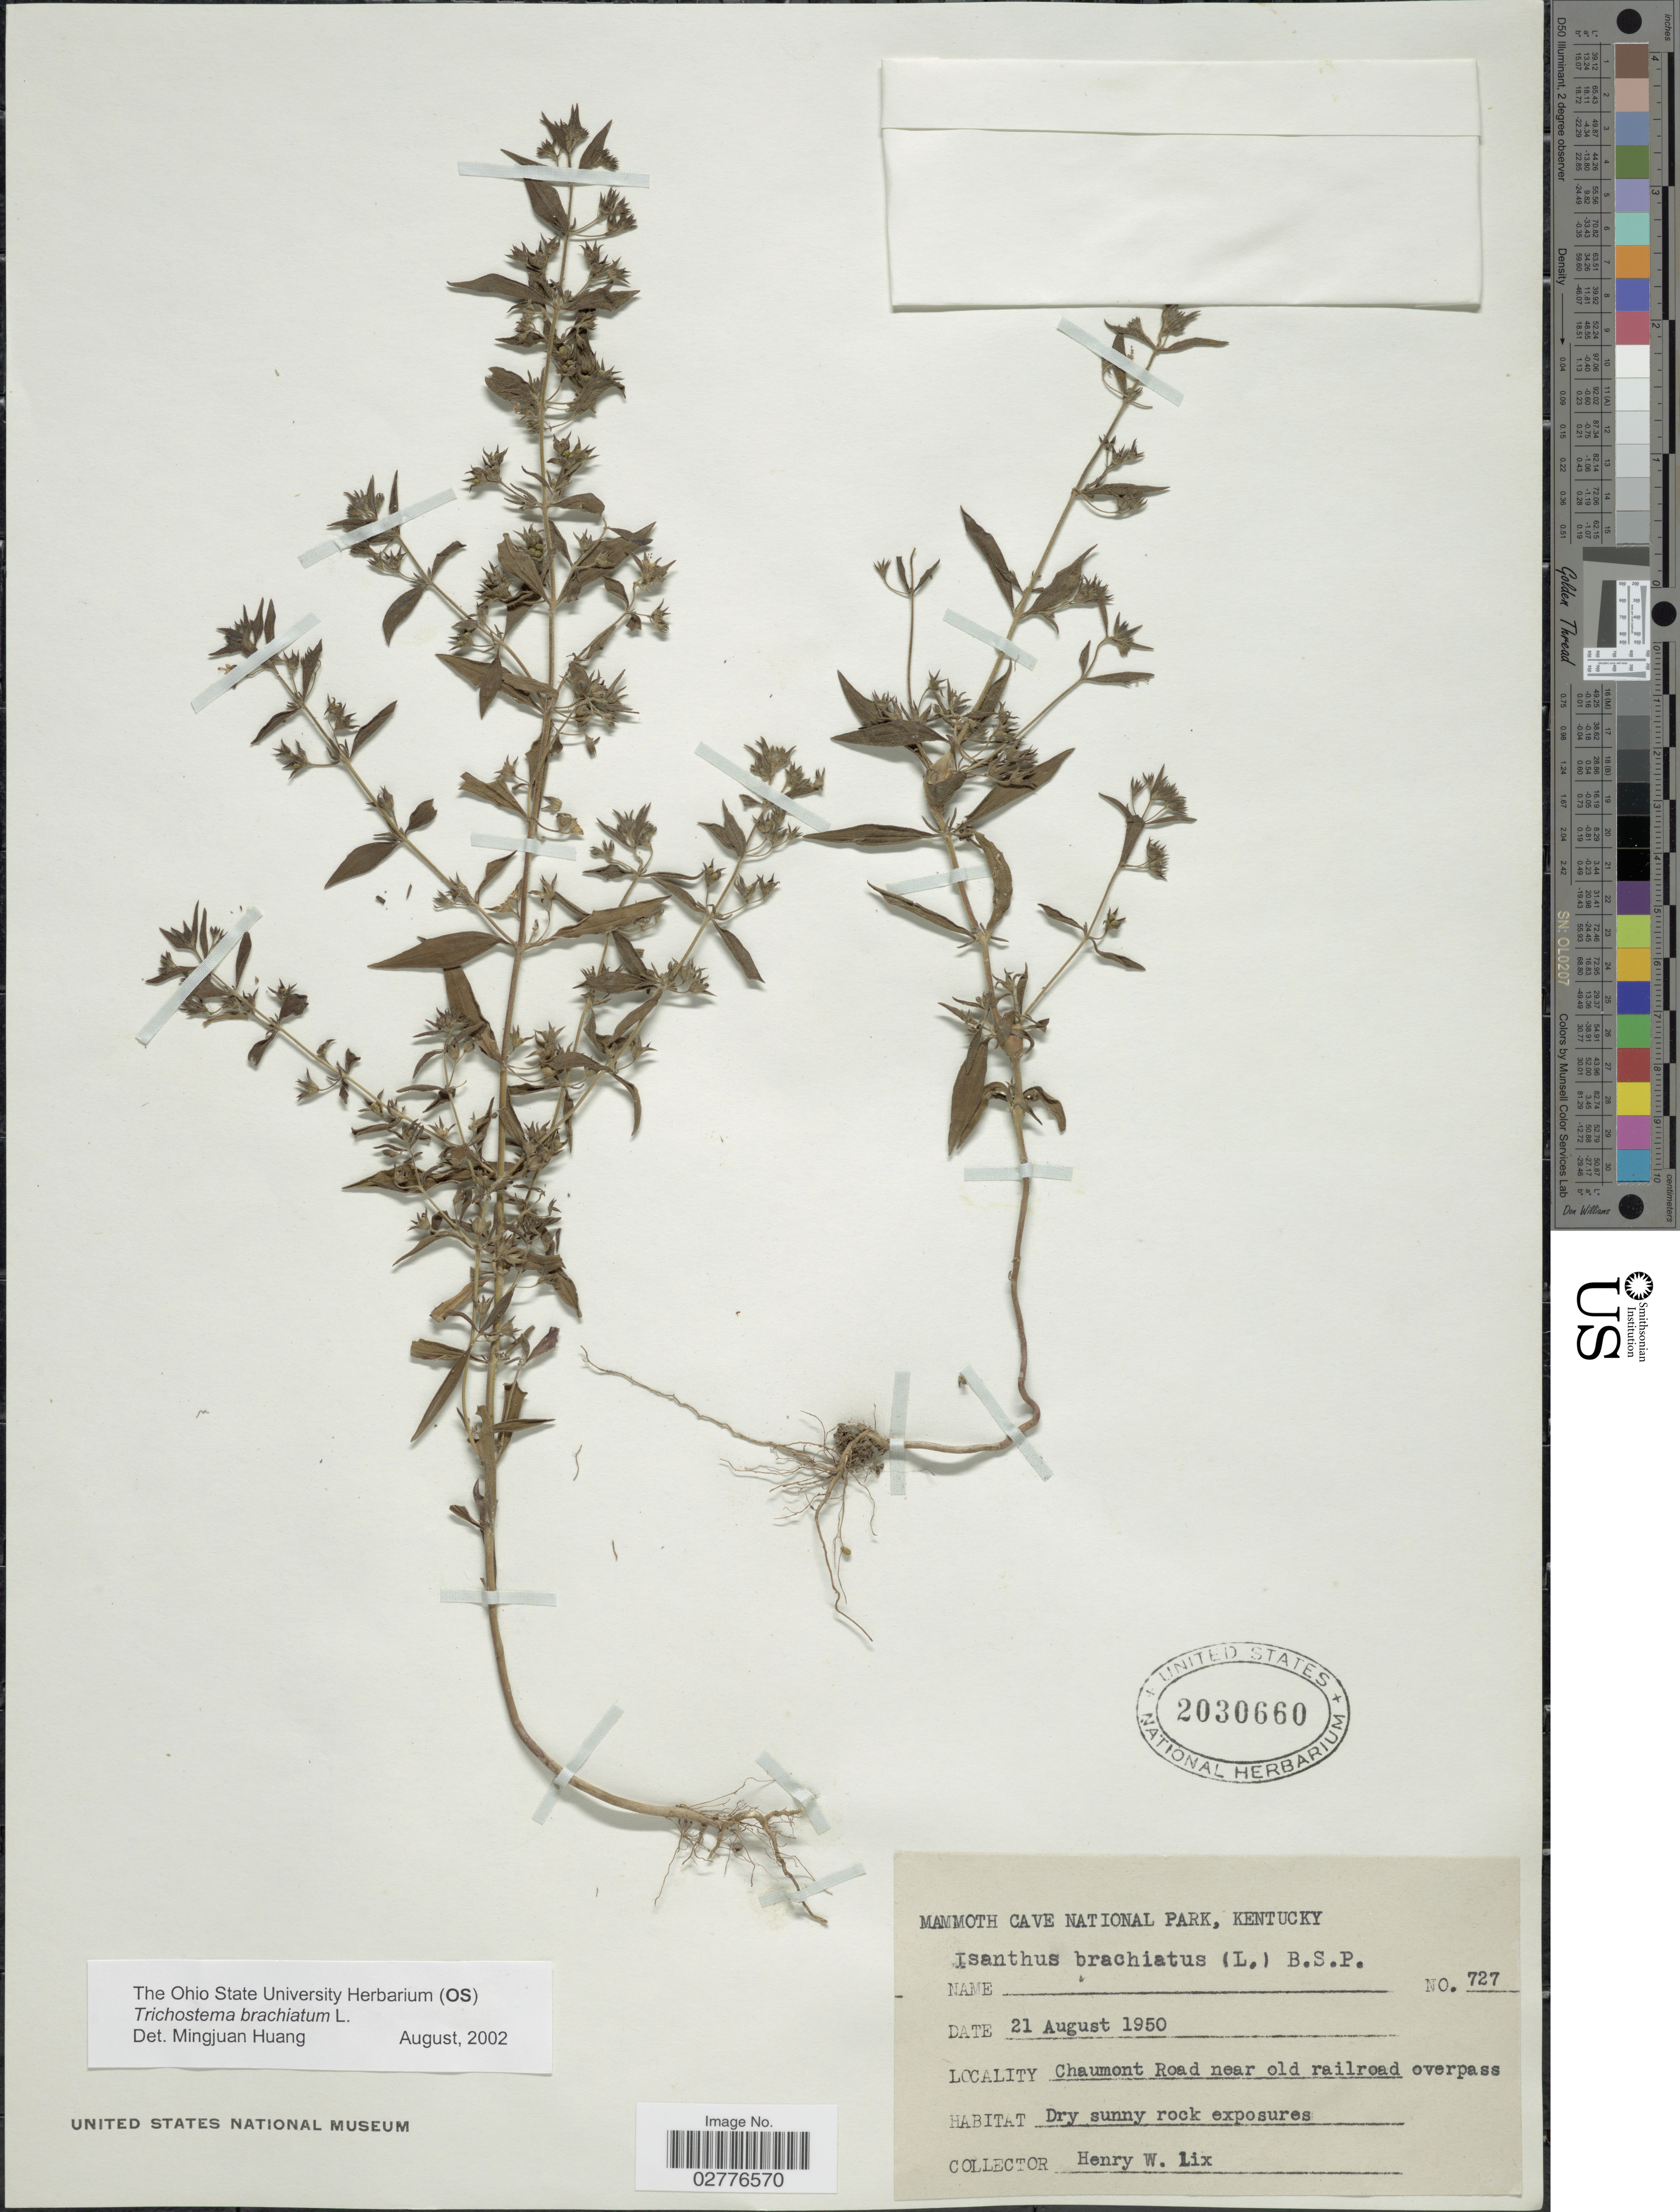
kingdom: Plantae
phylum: Tracheophyta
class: Magnoliopsida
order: Lamiales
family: Lamiaceae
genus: Trichostema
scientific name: Trichostema brachiatum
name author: L.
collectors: H. W. Lix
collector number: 727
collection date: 1950-08-21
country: United States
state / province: Kentucky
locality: Mammoth Cave National Park. Chaumont Road near old railroad overpass.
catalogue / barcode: US 2030660